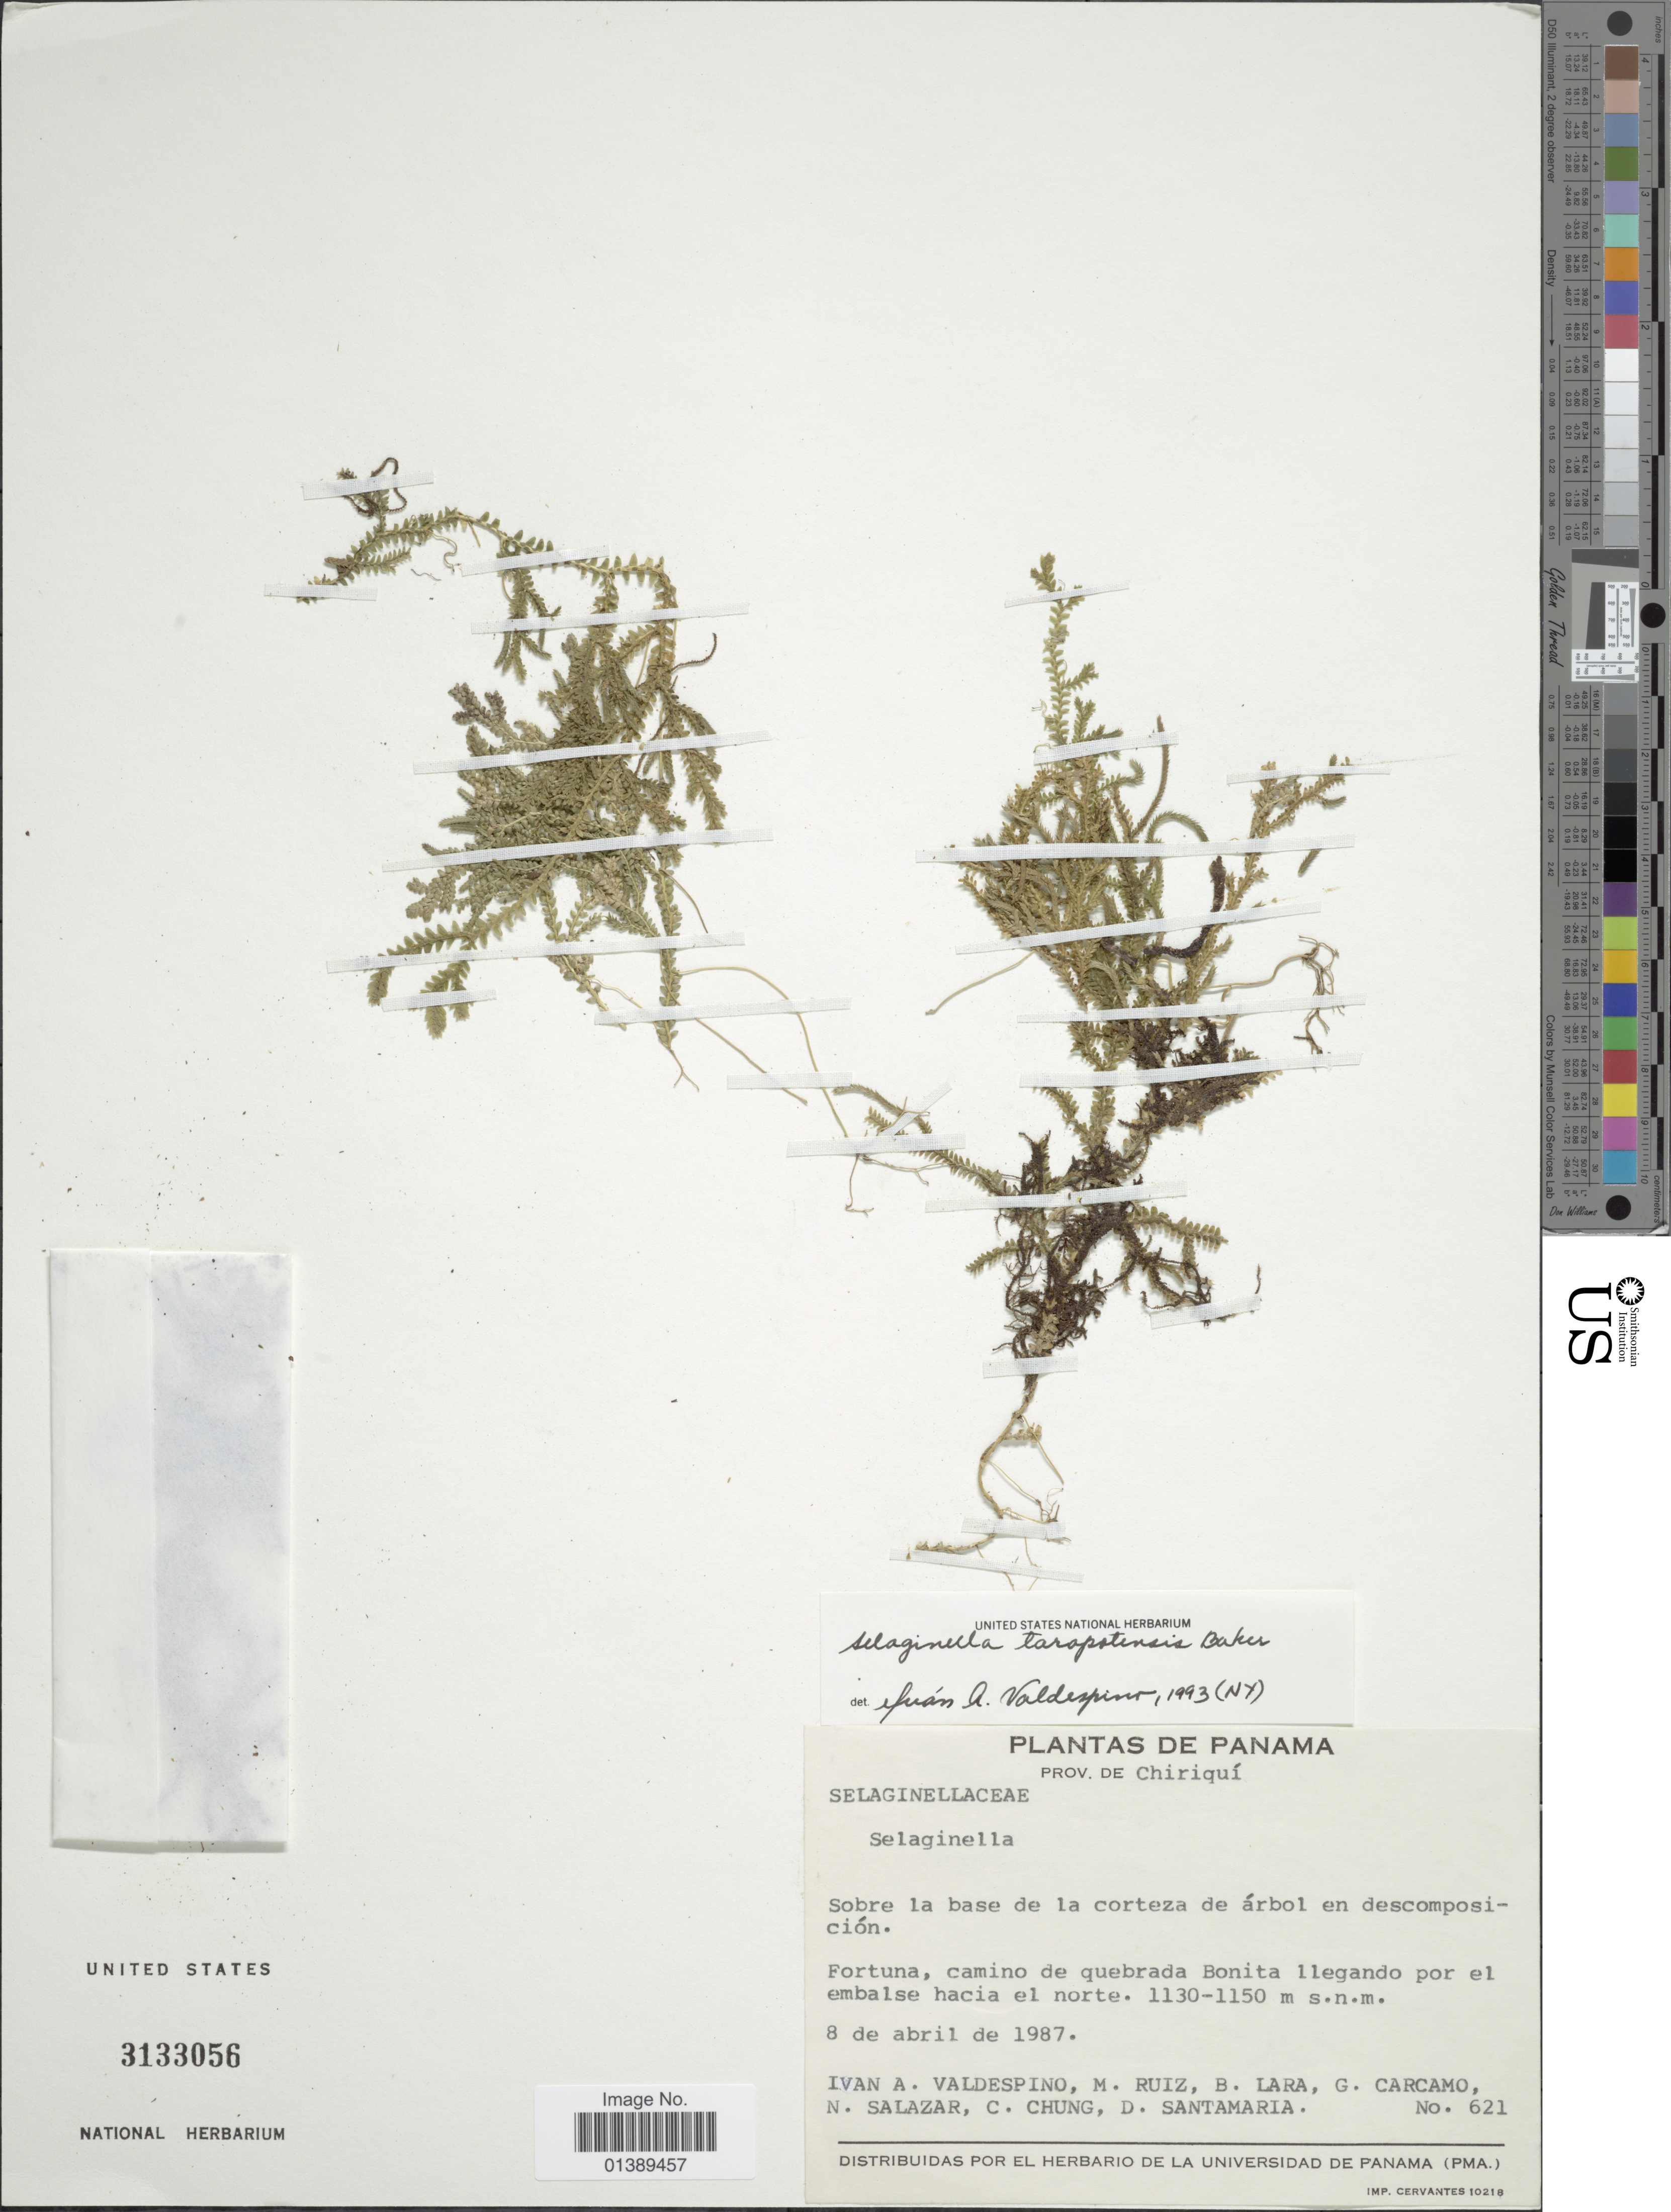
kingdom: Plantae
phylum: Tracheophyta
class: Lycopodiopsida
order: Selaginellales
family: Selaginellaceae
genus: Selaginella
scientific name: Selaginella tarapotensis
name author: Baker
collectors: I. A. Valdespino, M. Ruiz, B. Lara, G. Carcamo & et al.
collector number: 621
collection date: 1987-04-08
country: Panama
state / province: Chiriqui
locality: Fortuna, camino de quebrada Bonita llegando por el embalse hacia el norte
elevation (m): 1130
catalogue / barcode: US 3133056